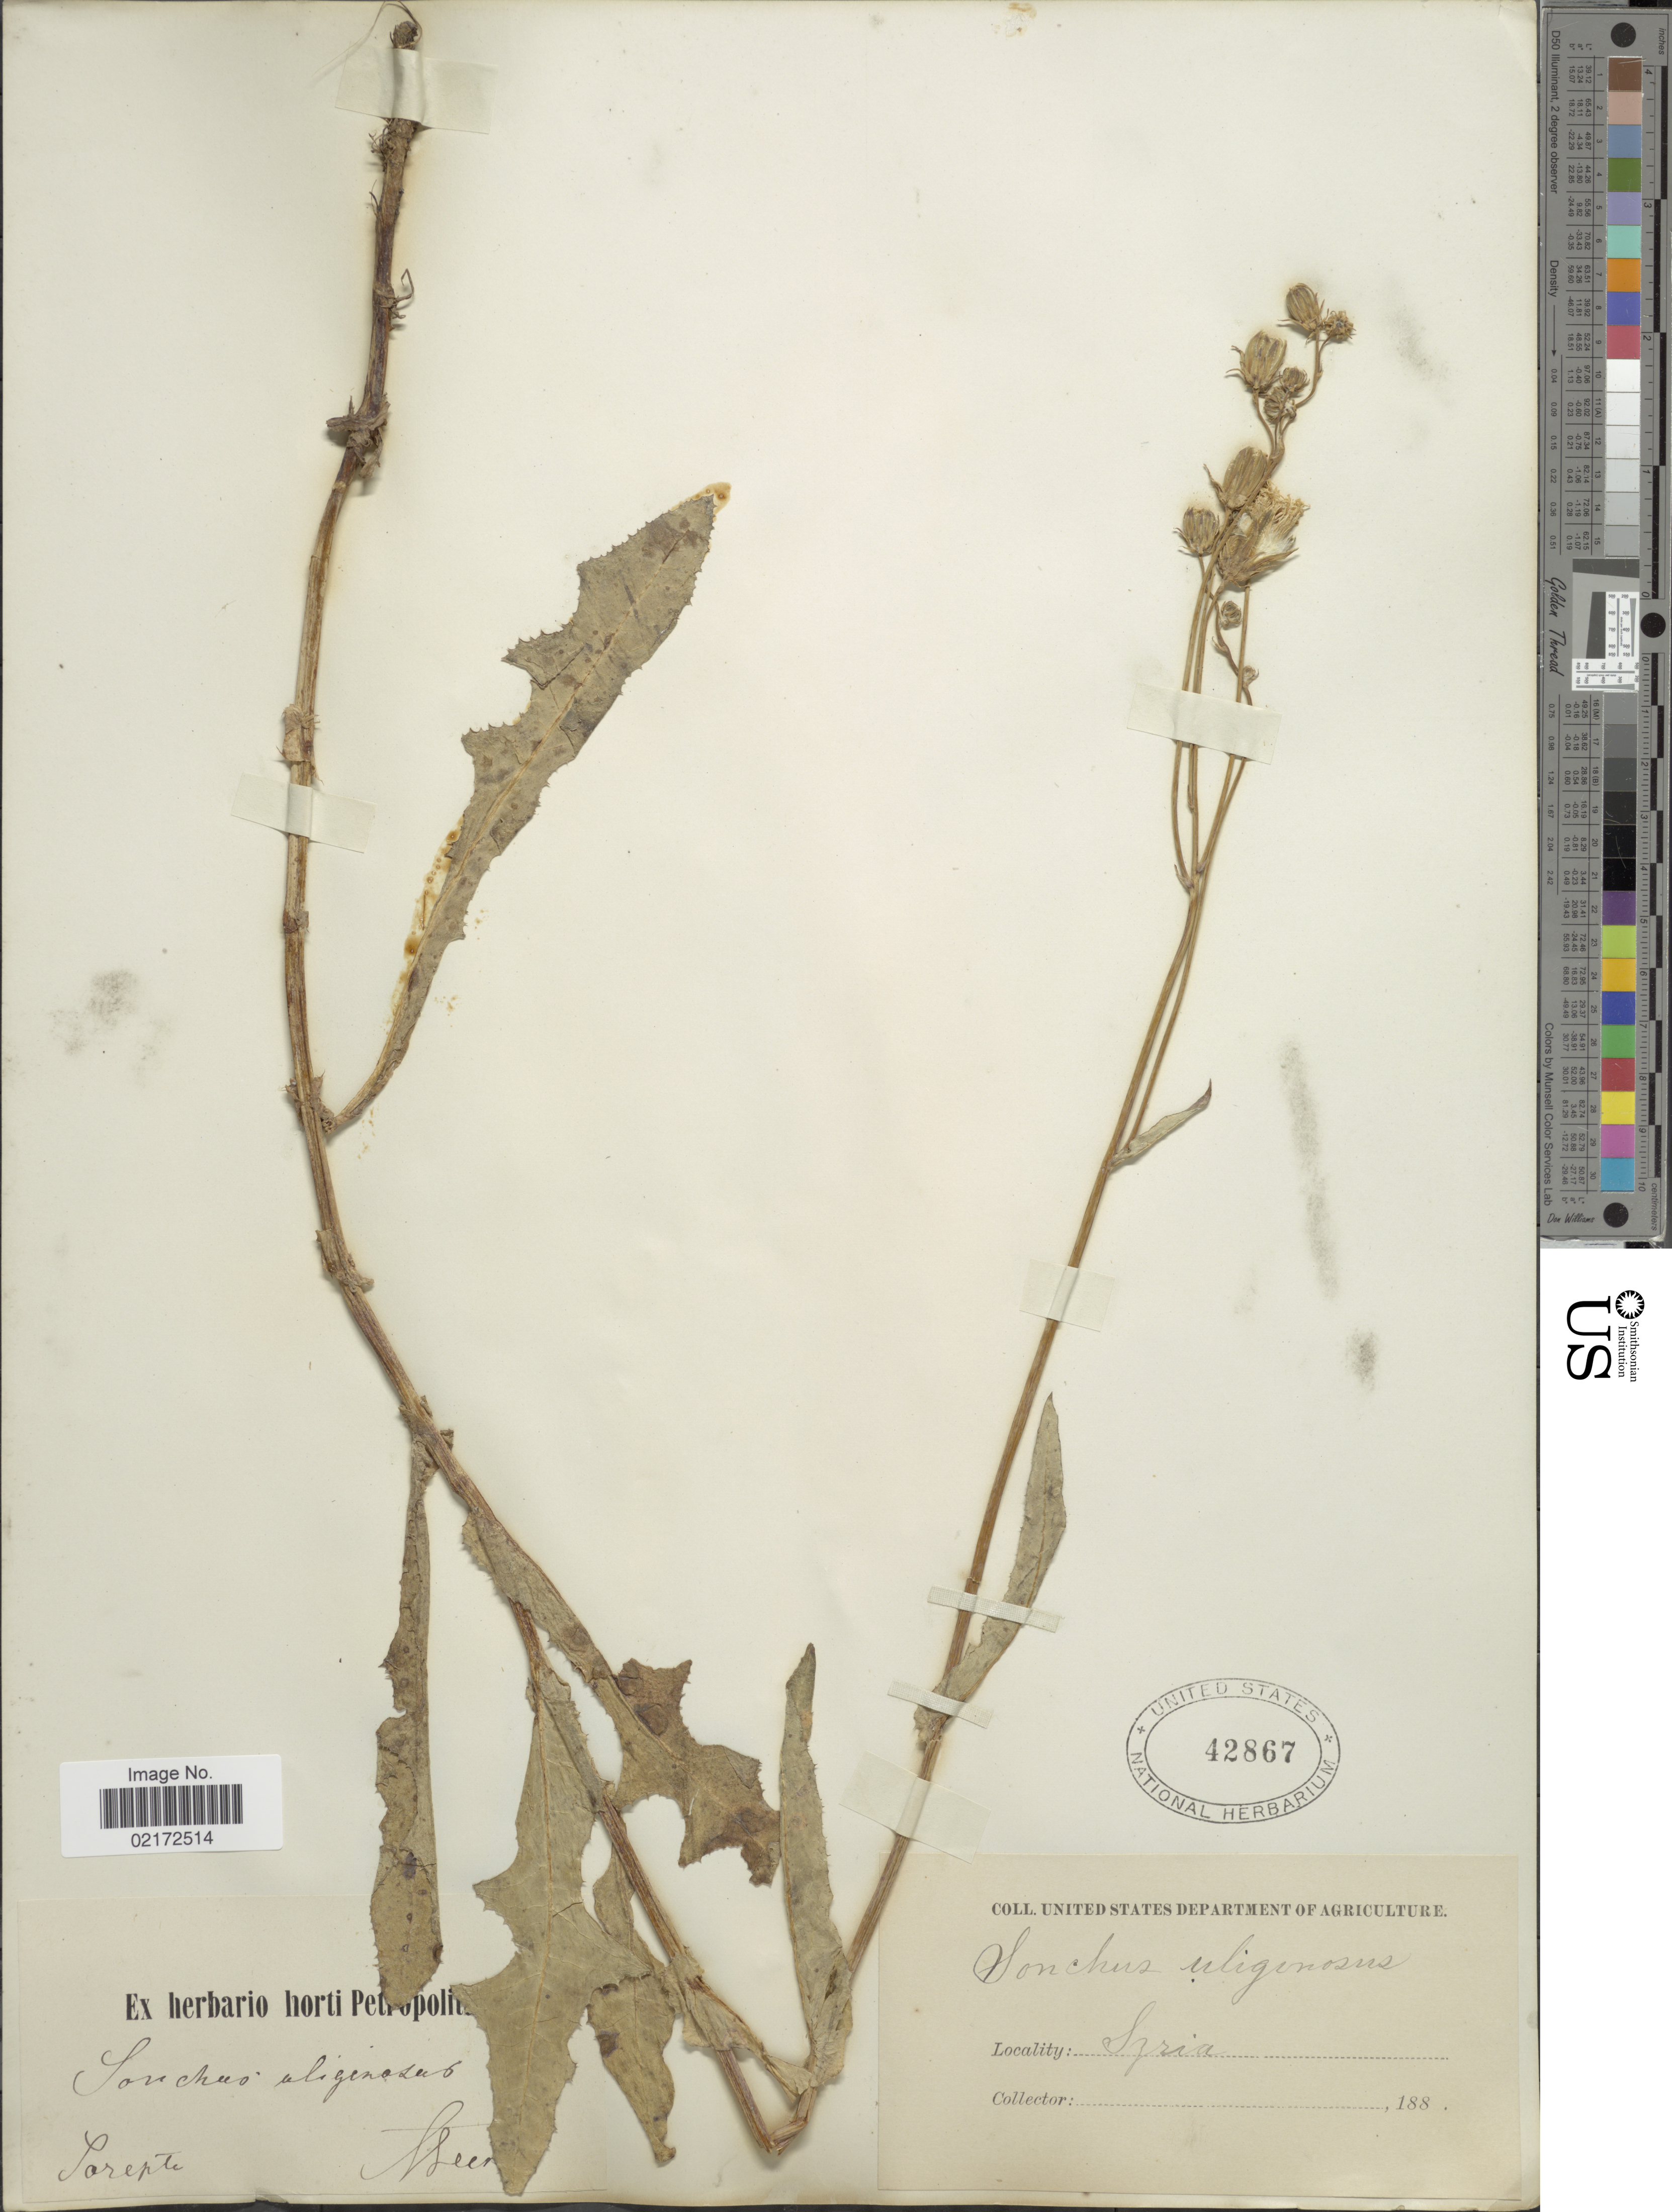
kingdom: Plantae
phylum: Tracheophyta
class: Magnoliopsida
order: Asterales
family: Asteraceae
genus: Sonchus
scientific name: Sonchus arvensis subsp. uliginosus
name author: (M. Bieb.) Nyman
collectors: A. Becker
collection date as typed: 188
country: Russian Federation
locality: Sarepta, "Syria"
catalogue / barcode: US 42867